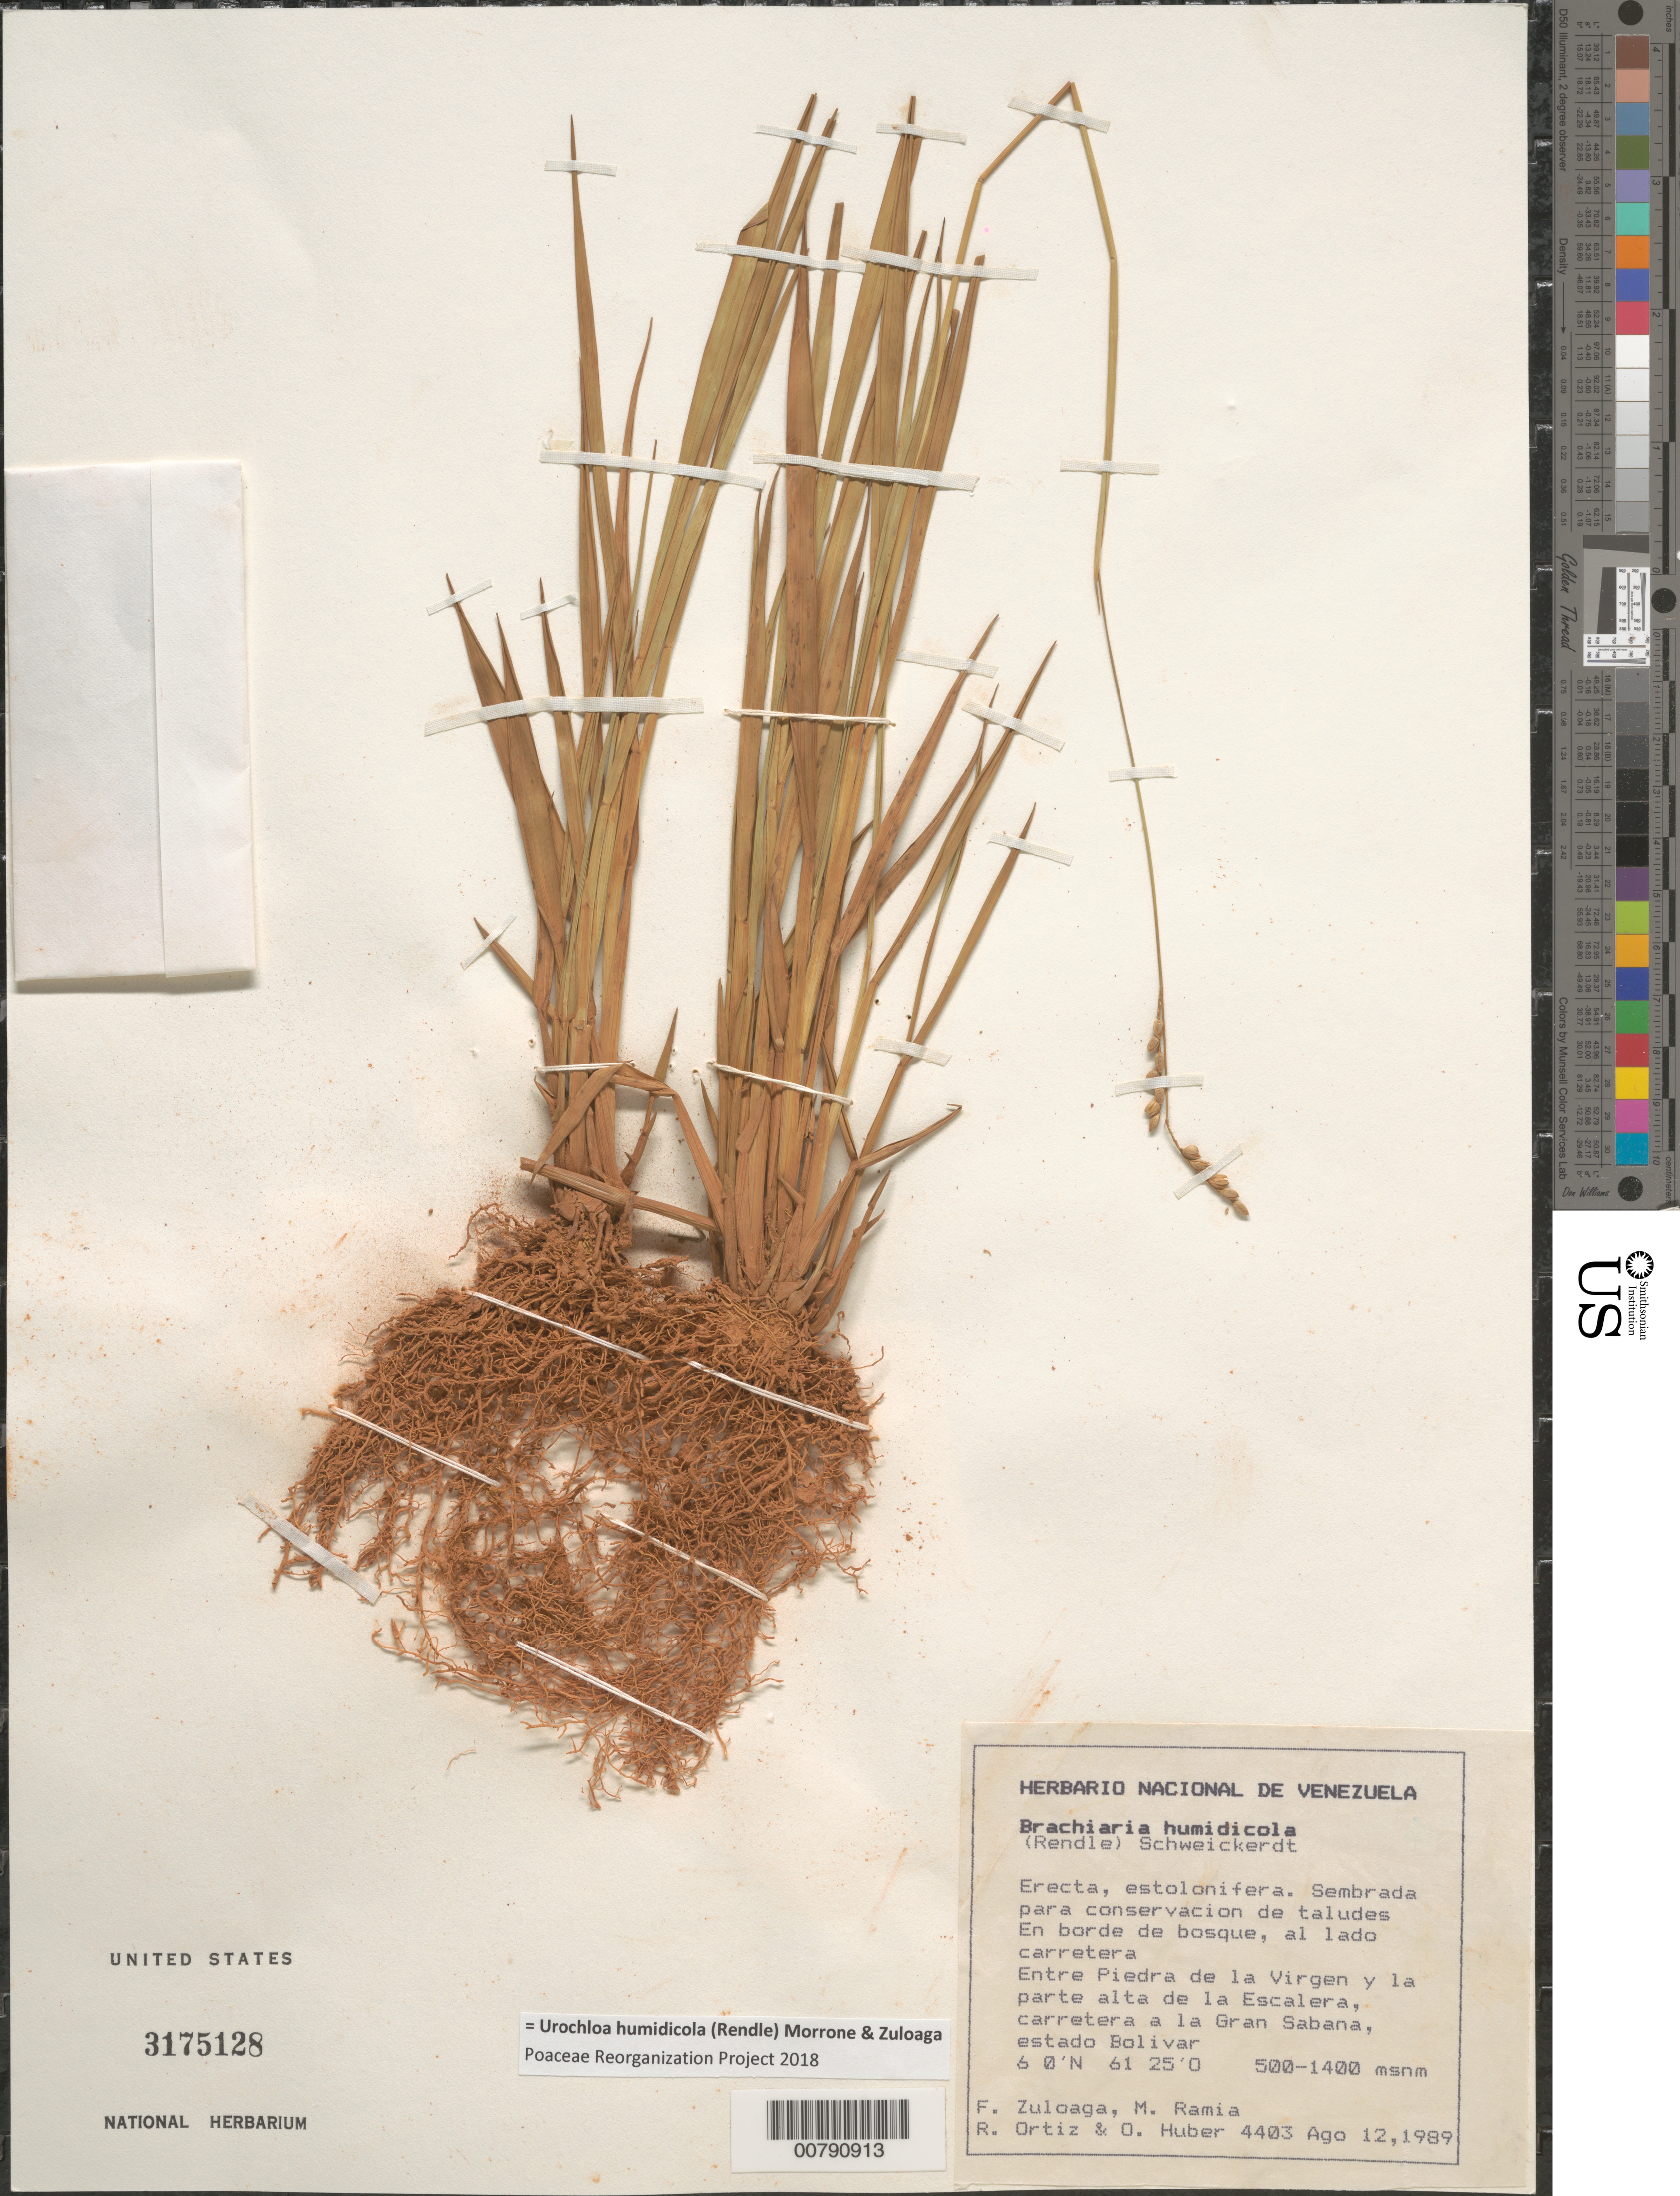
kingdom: Plantae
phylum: Tracheophyta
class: Liliopsida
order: Poales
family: Poaceae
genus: Brachiaria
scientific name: Brachiaria humidicola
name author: (Rendle) Schweick.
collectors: F. O. Zuloaga, M. Ramia, R. Ortíz & O. Huber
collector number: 4403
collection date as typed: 12-Aug-89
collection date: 1989-08-12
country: Venezuela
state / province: Bolívar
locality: Gran Sabana, entre Piedra de la Virgen y la parte alta de la Escalera, carretera a la Gran Sabana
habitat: Edge of forest, roadside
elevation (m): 500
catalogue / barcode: US 3175128